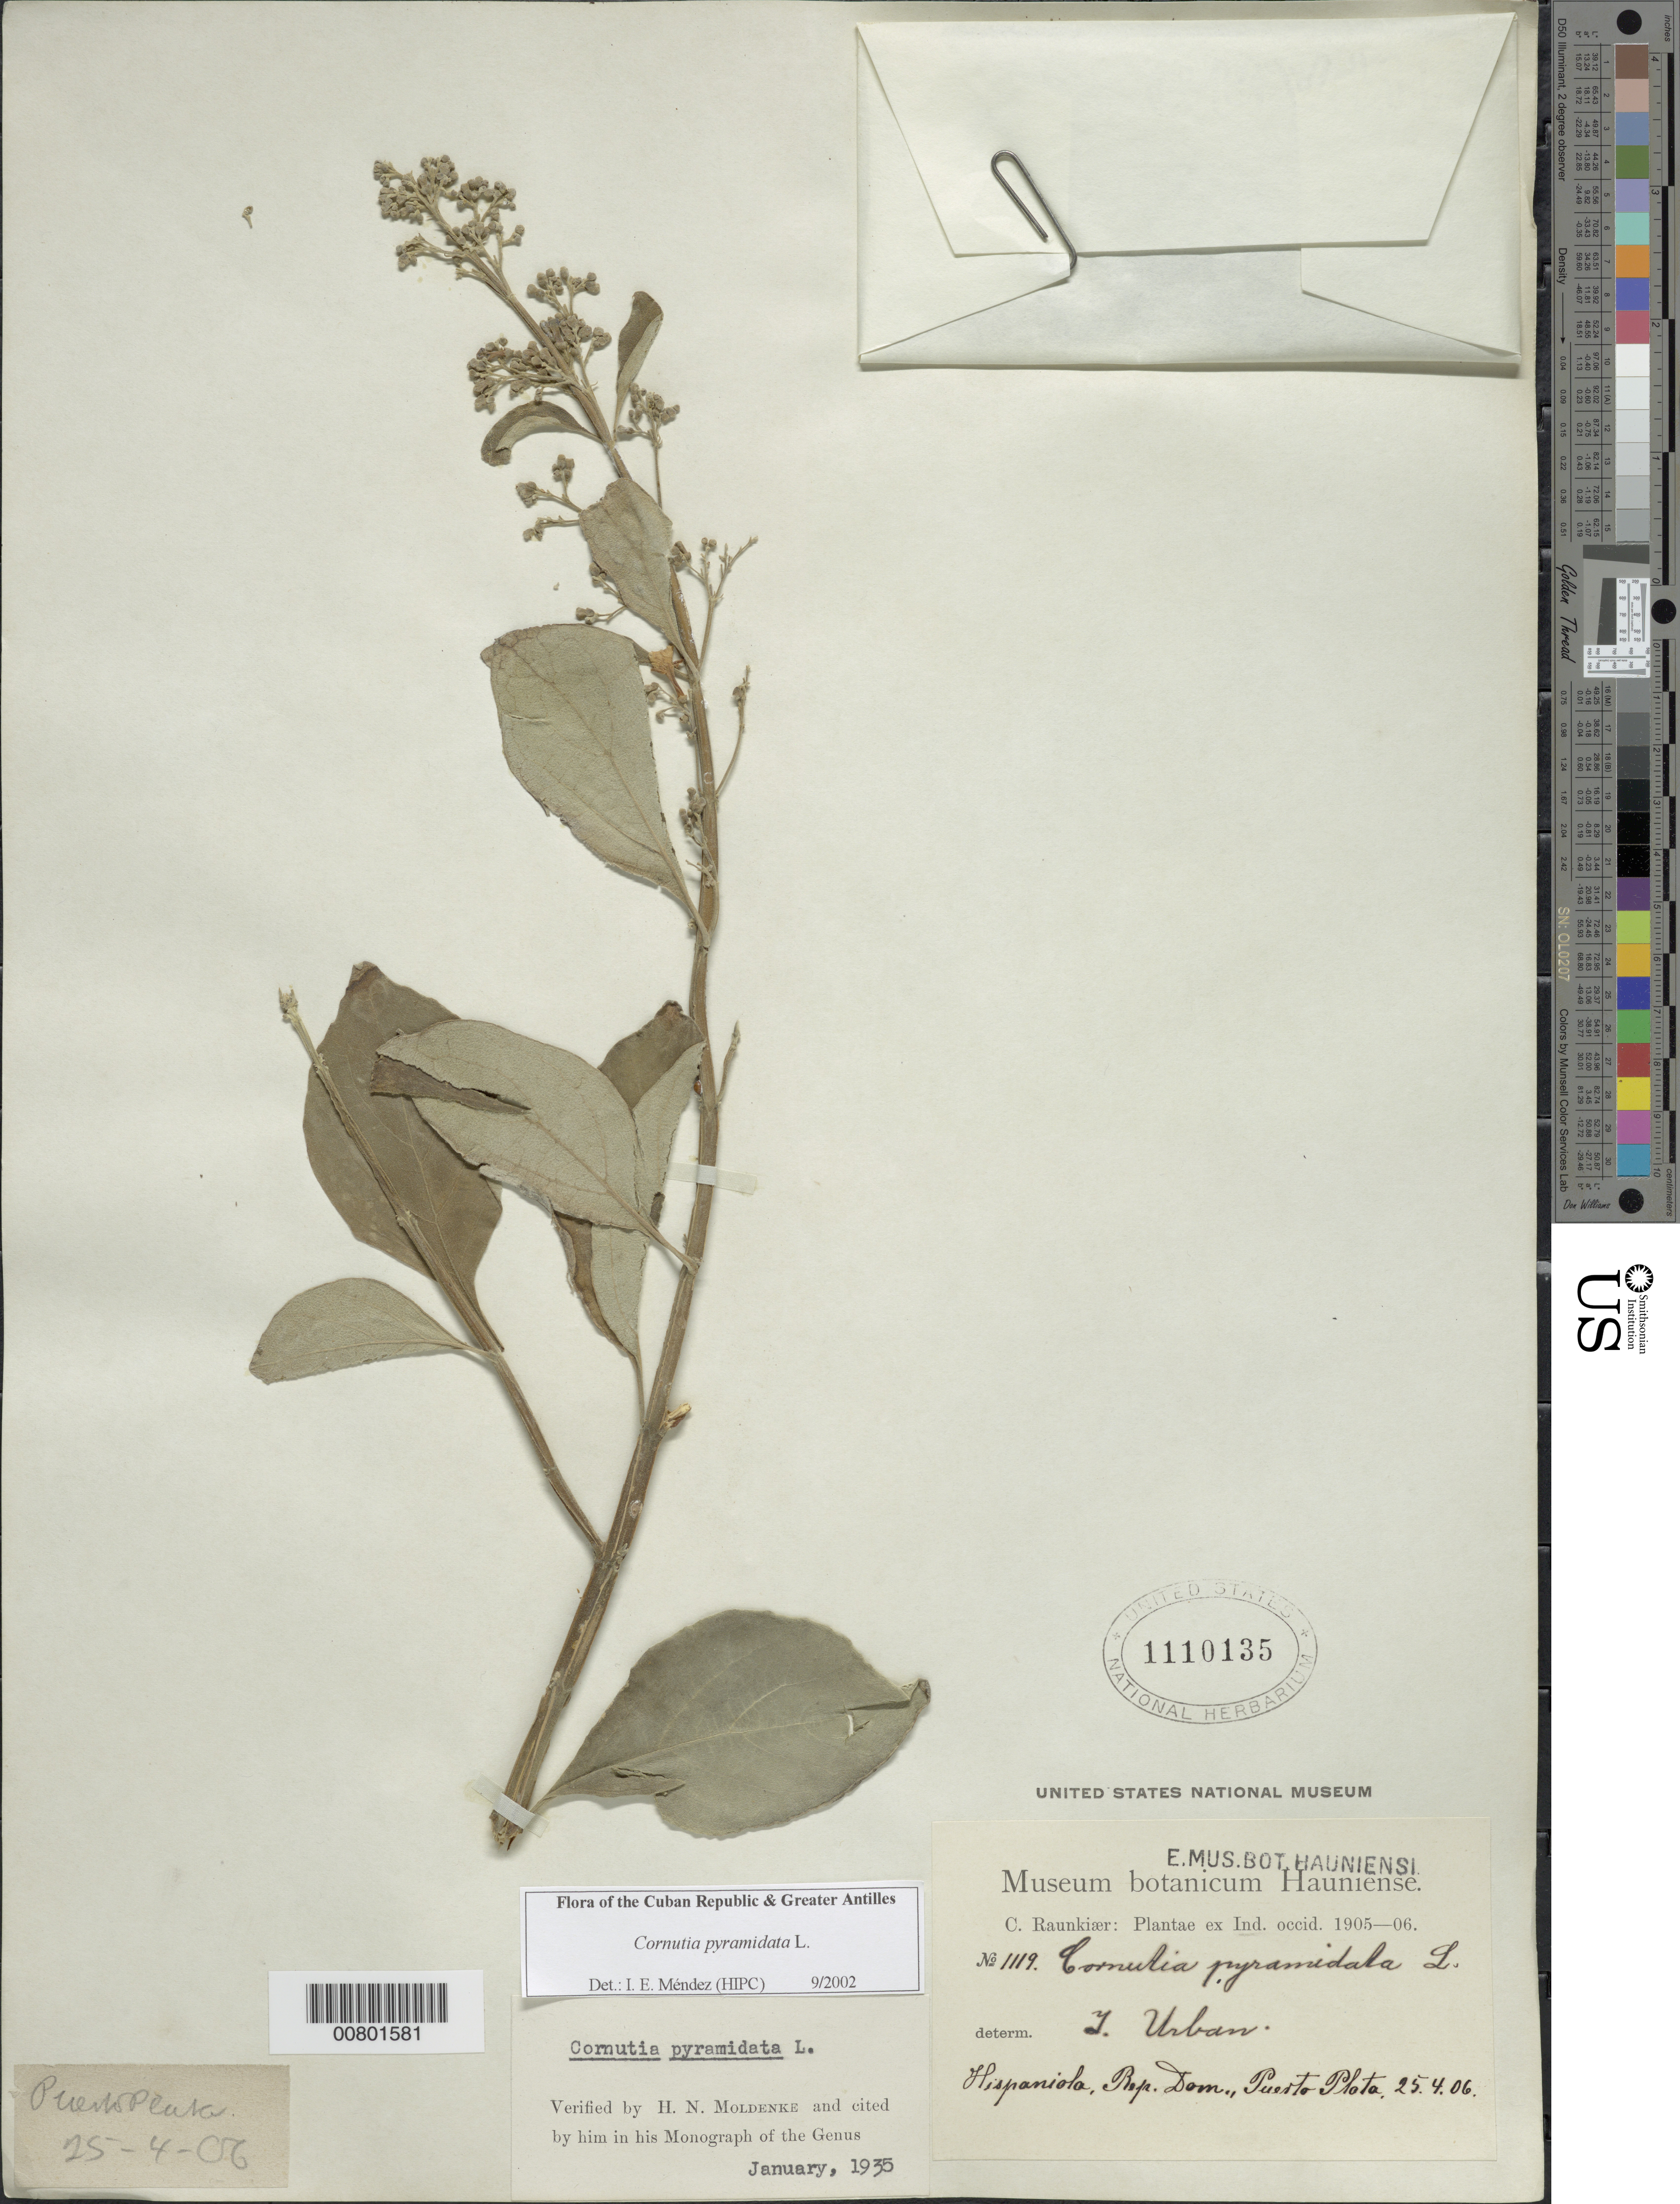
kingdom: Plantae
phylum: Tracheophyta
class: Magnoliopsida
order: Lamiales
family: Lamiaceae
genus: Cornutia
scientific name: Cornutia pyramidata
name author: L.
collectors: C. C. Raunkiaer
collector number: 1119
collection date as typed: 25 Apr 1906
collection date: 1906-04-25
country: Dominican Republic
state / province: Puerto Plata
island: Hispaniola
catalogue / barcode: US 1110135